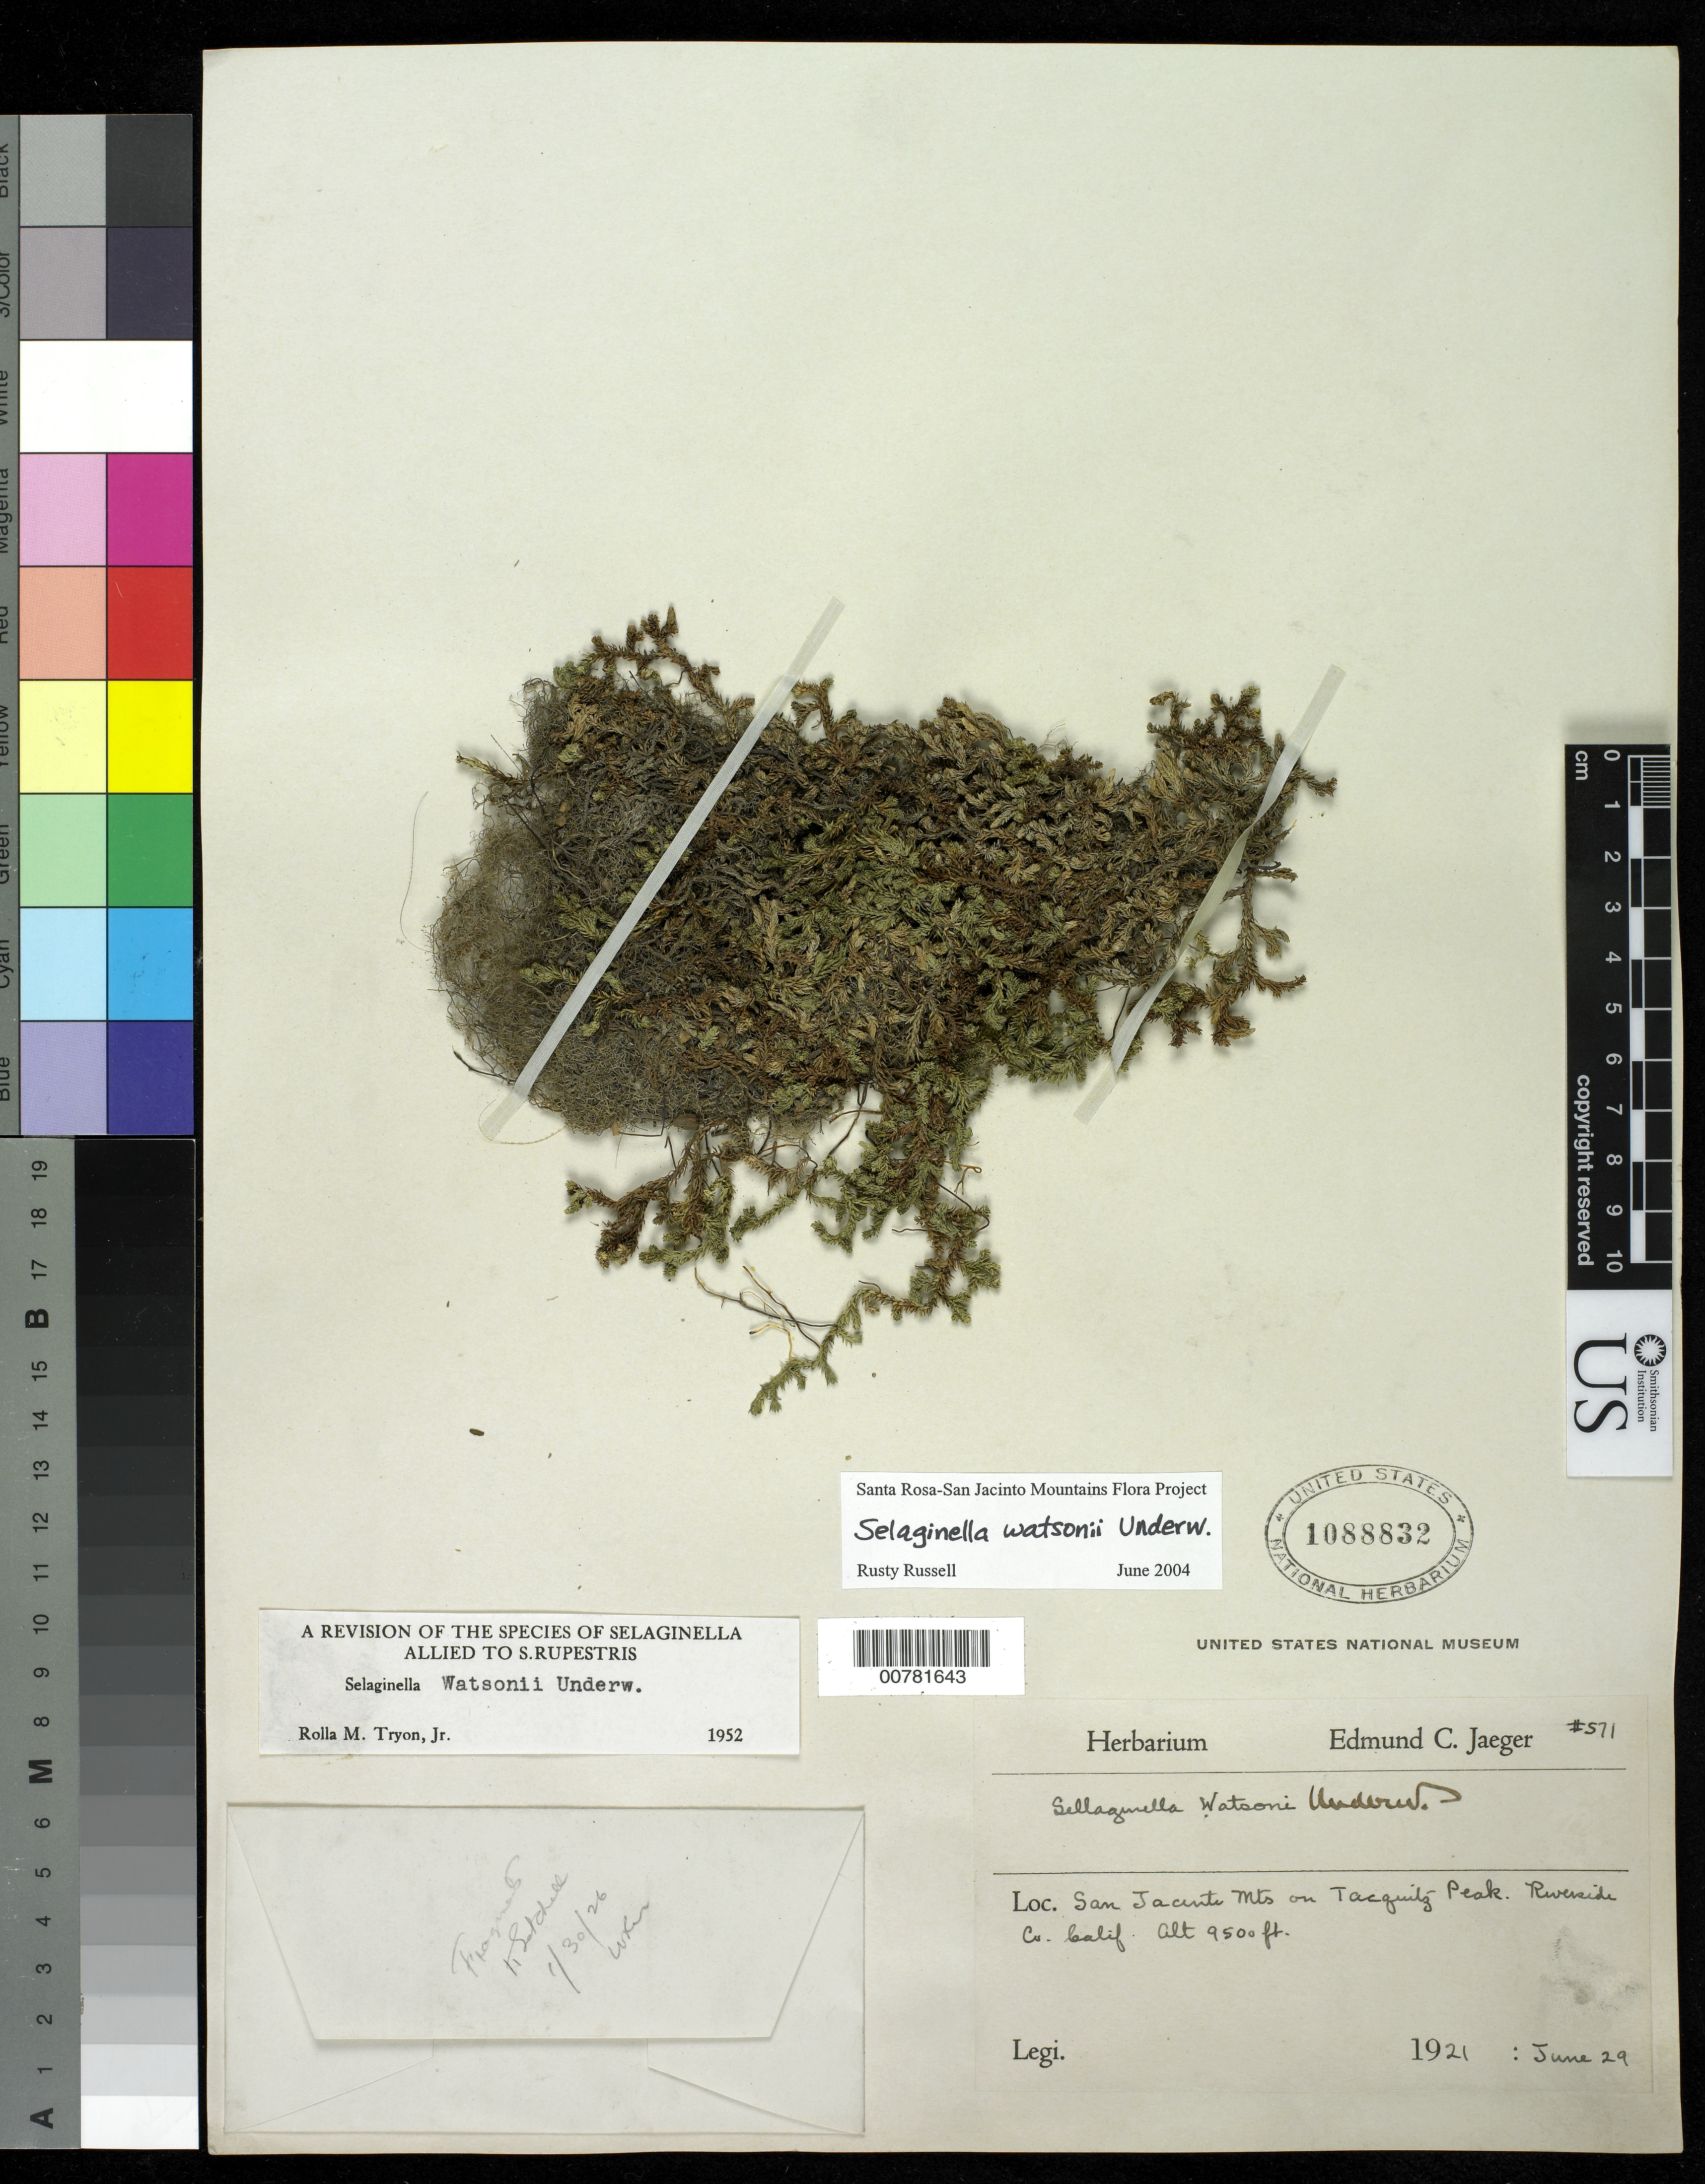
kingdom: Plantae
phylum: Tracheophyta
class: Lycopodiopsida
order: Selaginellales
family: Selaginellaceae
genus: Selaginella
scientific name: Selaginella watsonii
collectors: E. Jaeger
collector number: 571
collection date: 1921-06-29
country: United States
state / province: California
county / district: Riverside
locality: San Jacinto Mts on Tacquito Peak, Riverside Co. Calif.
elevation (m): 2896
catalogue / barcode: US 1088832